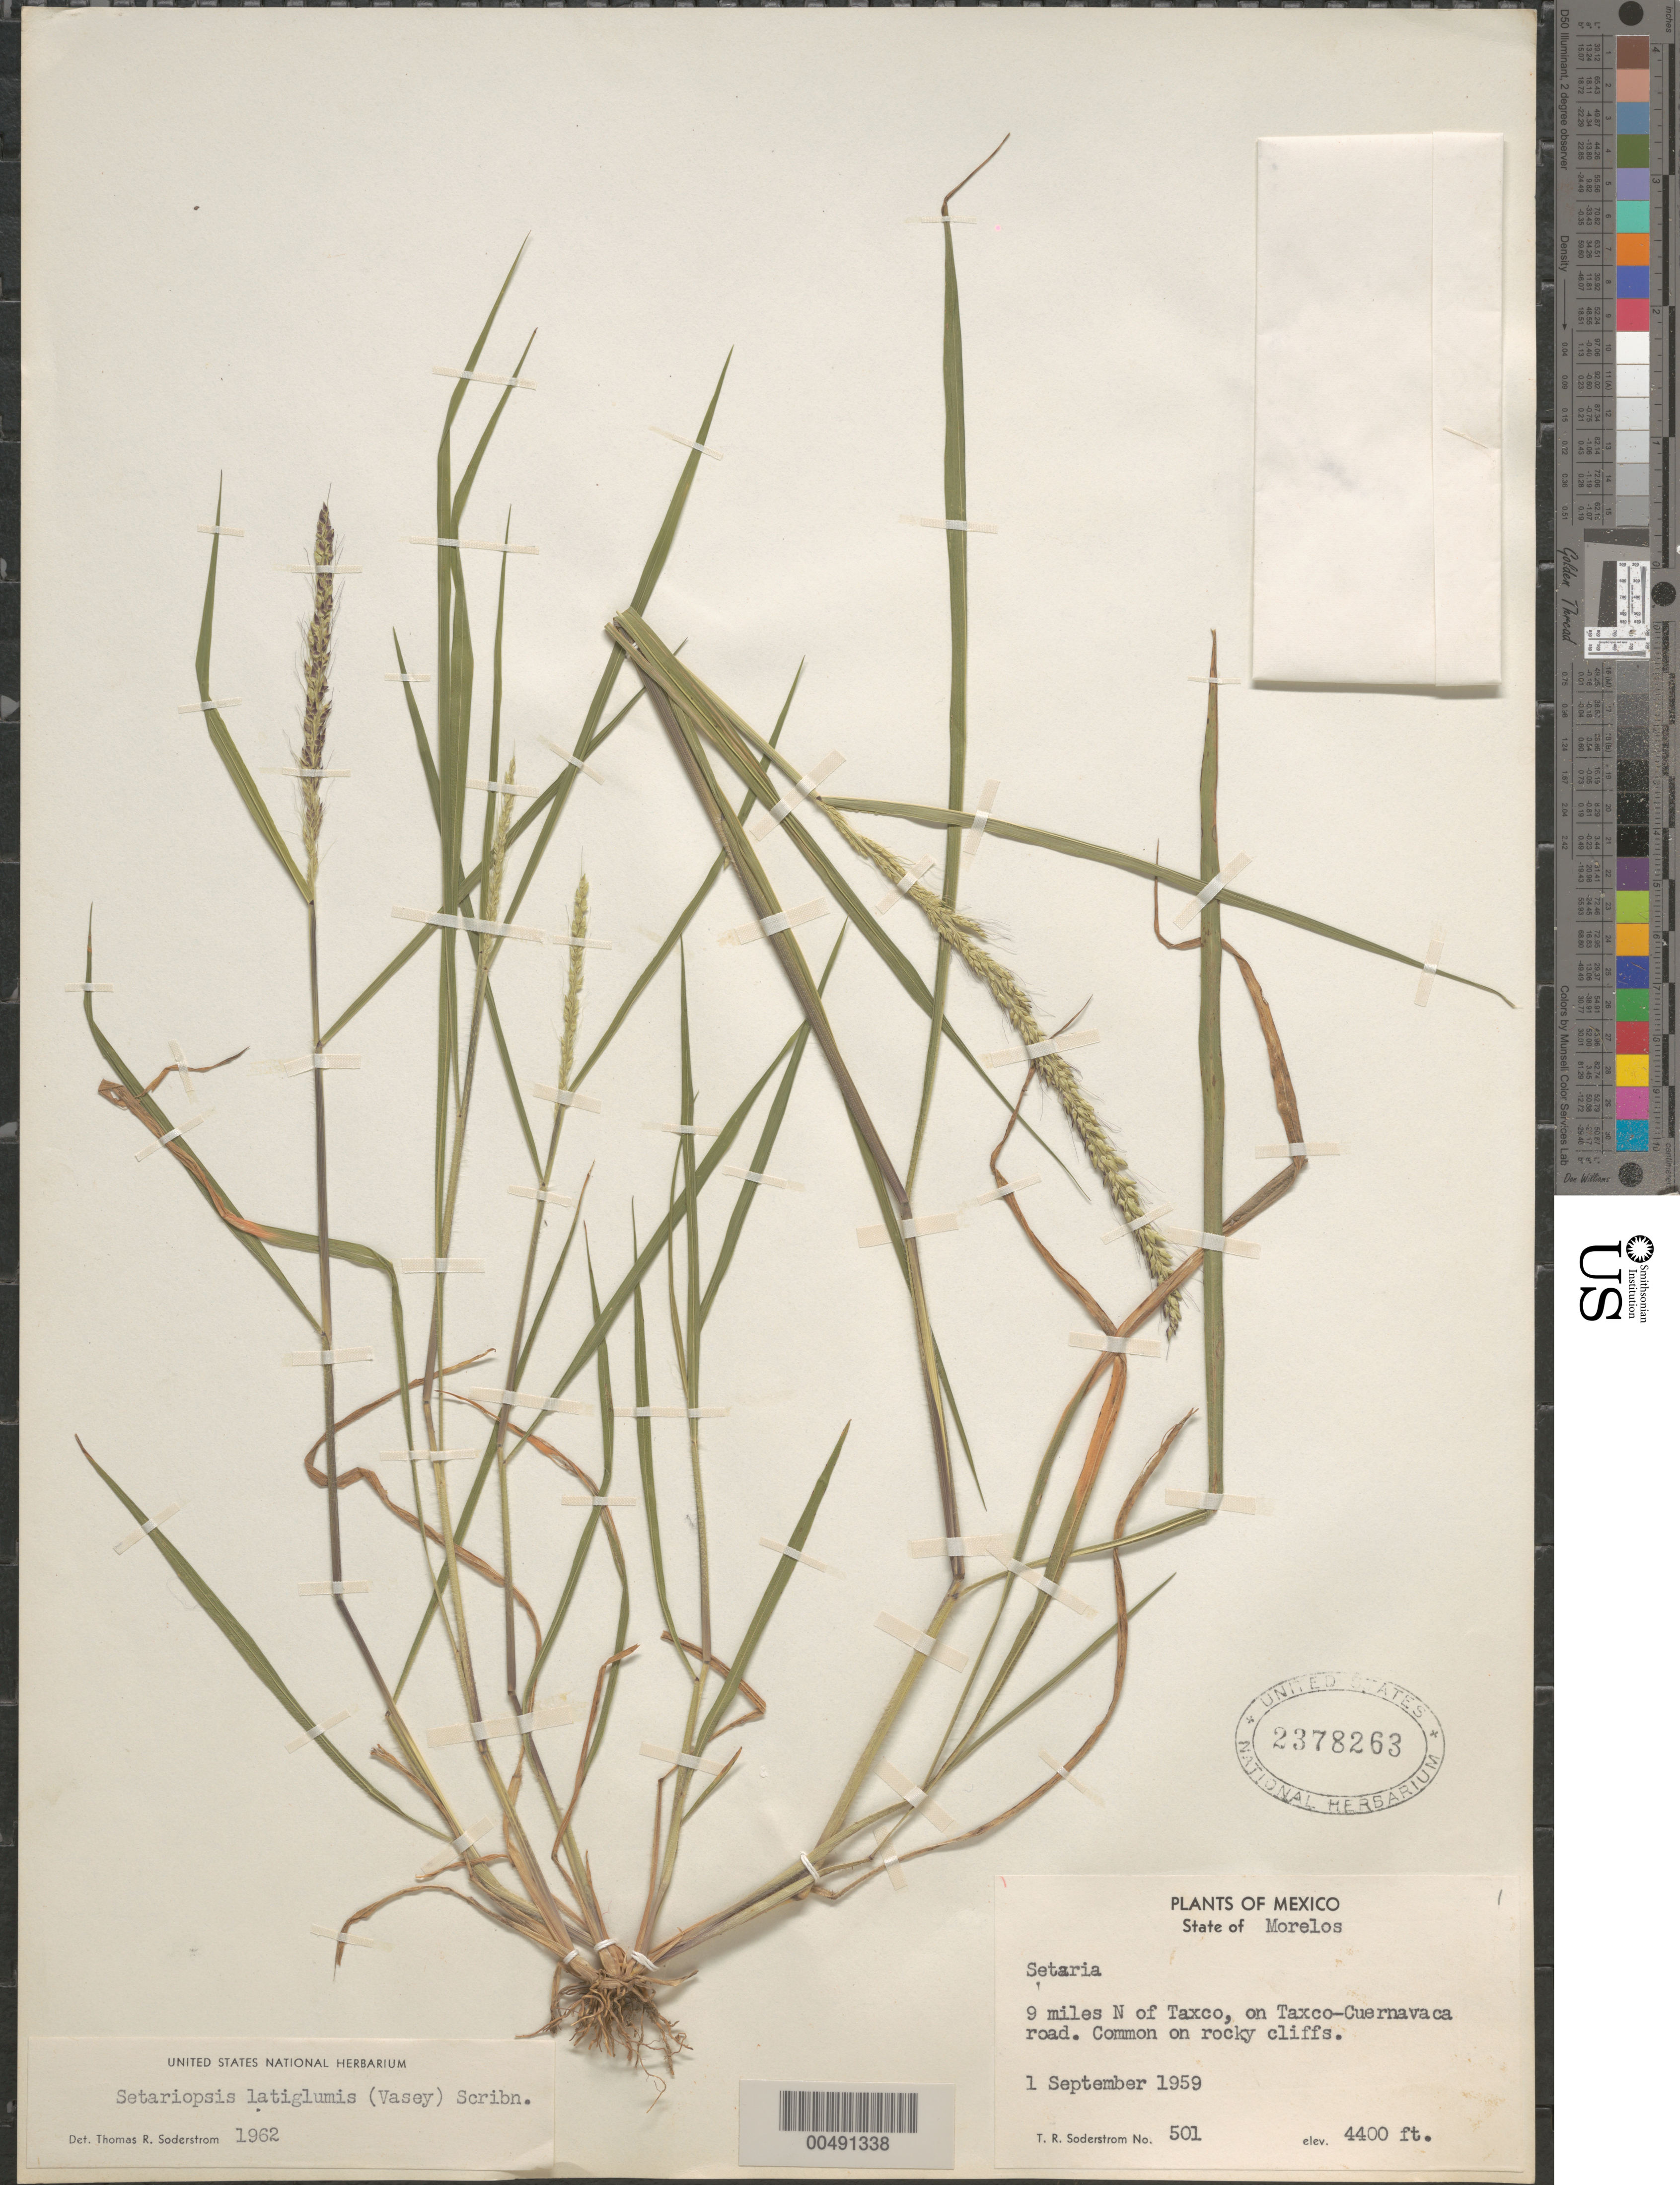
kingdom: Plantae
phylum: Tracheophyta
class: Liliopsida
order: Poales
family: Poaceae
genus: Setariopsis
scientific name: Setariopsis latiglumis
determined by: Soderstrom, T. R.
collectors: T. R. Soderstrom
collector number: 501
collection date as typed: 1 Sep 1959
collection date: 1959-09-01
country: Mexico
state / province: Morelos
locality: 9 mi N of Taxco, on Taxco - Cuernavaca road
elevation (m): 1341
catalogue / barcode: US 2378263